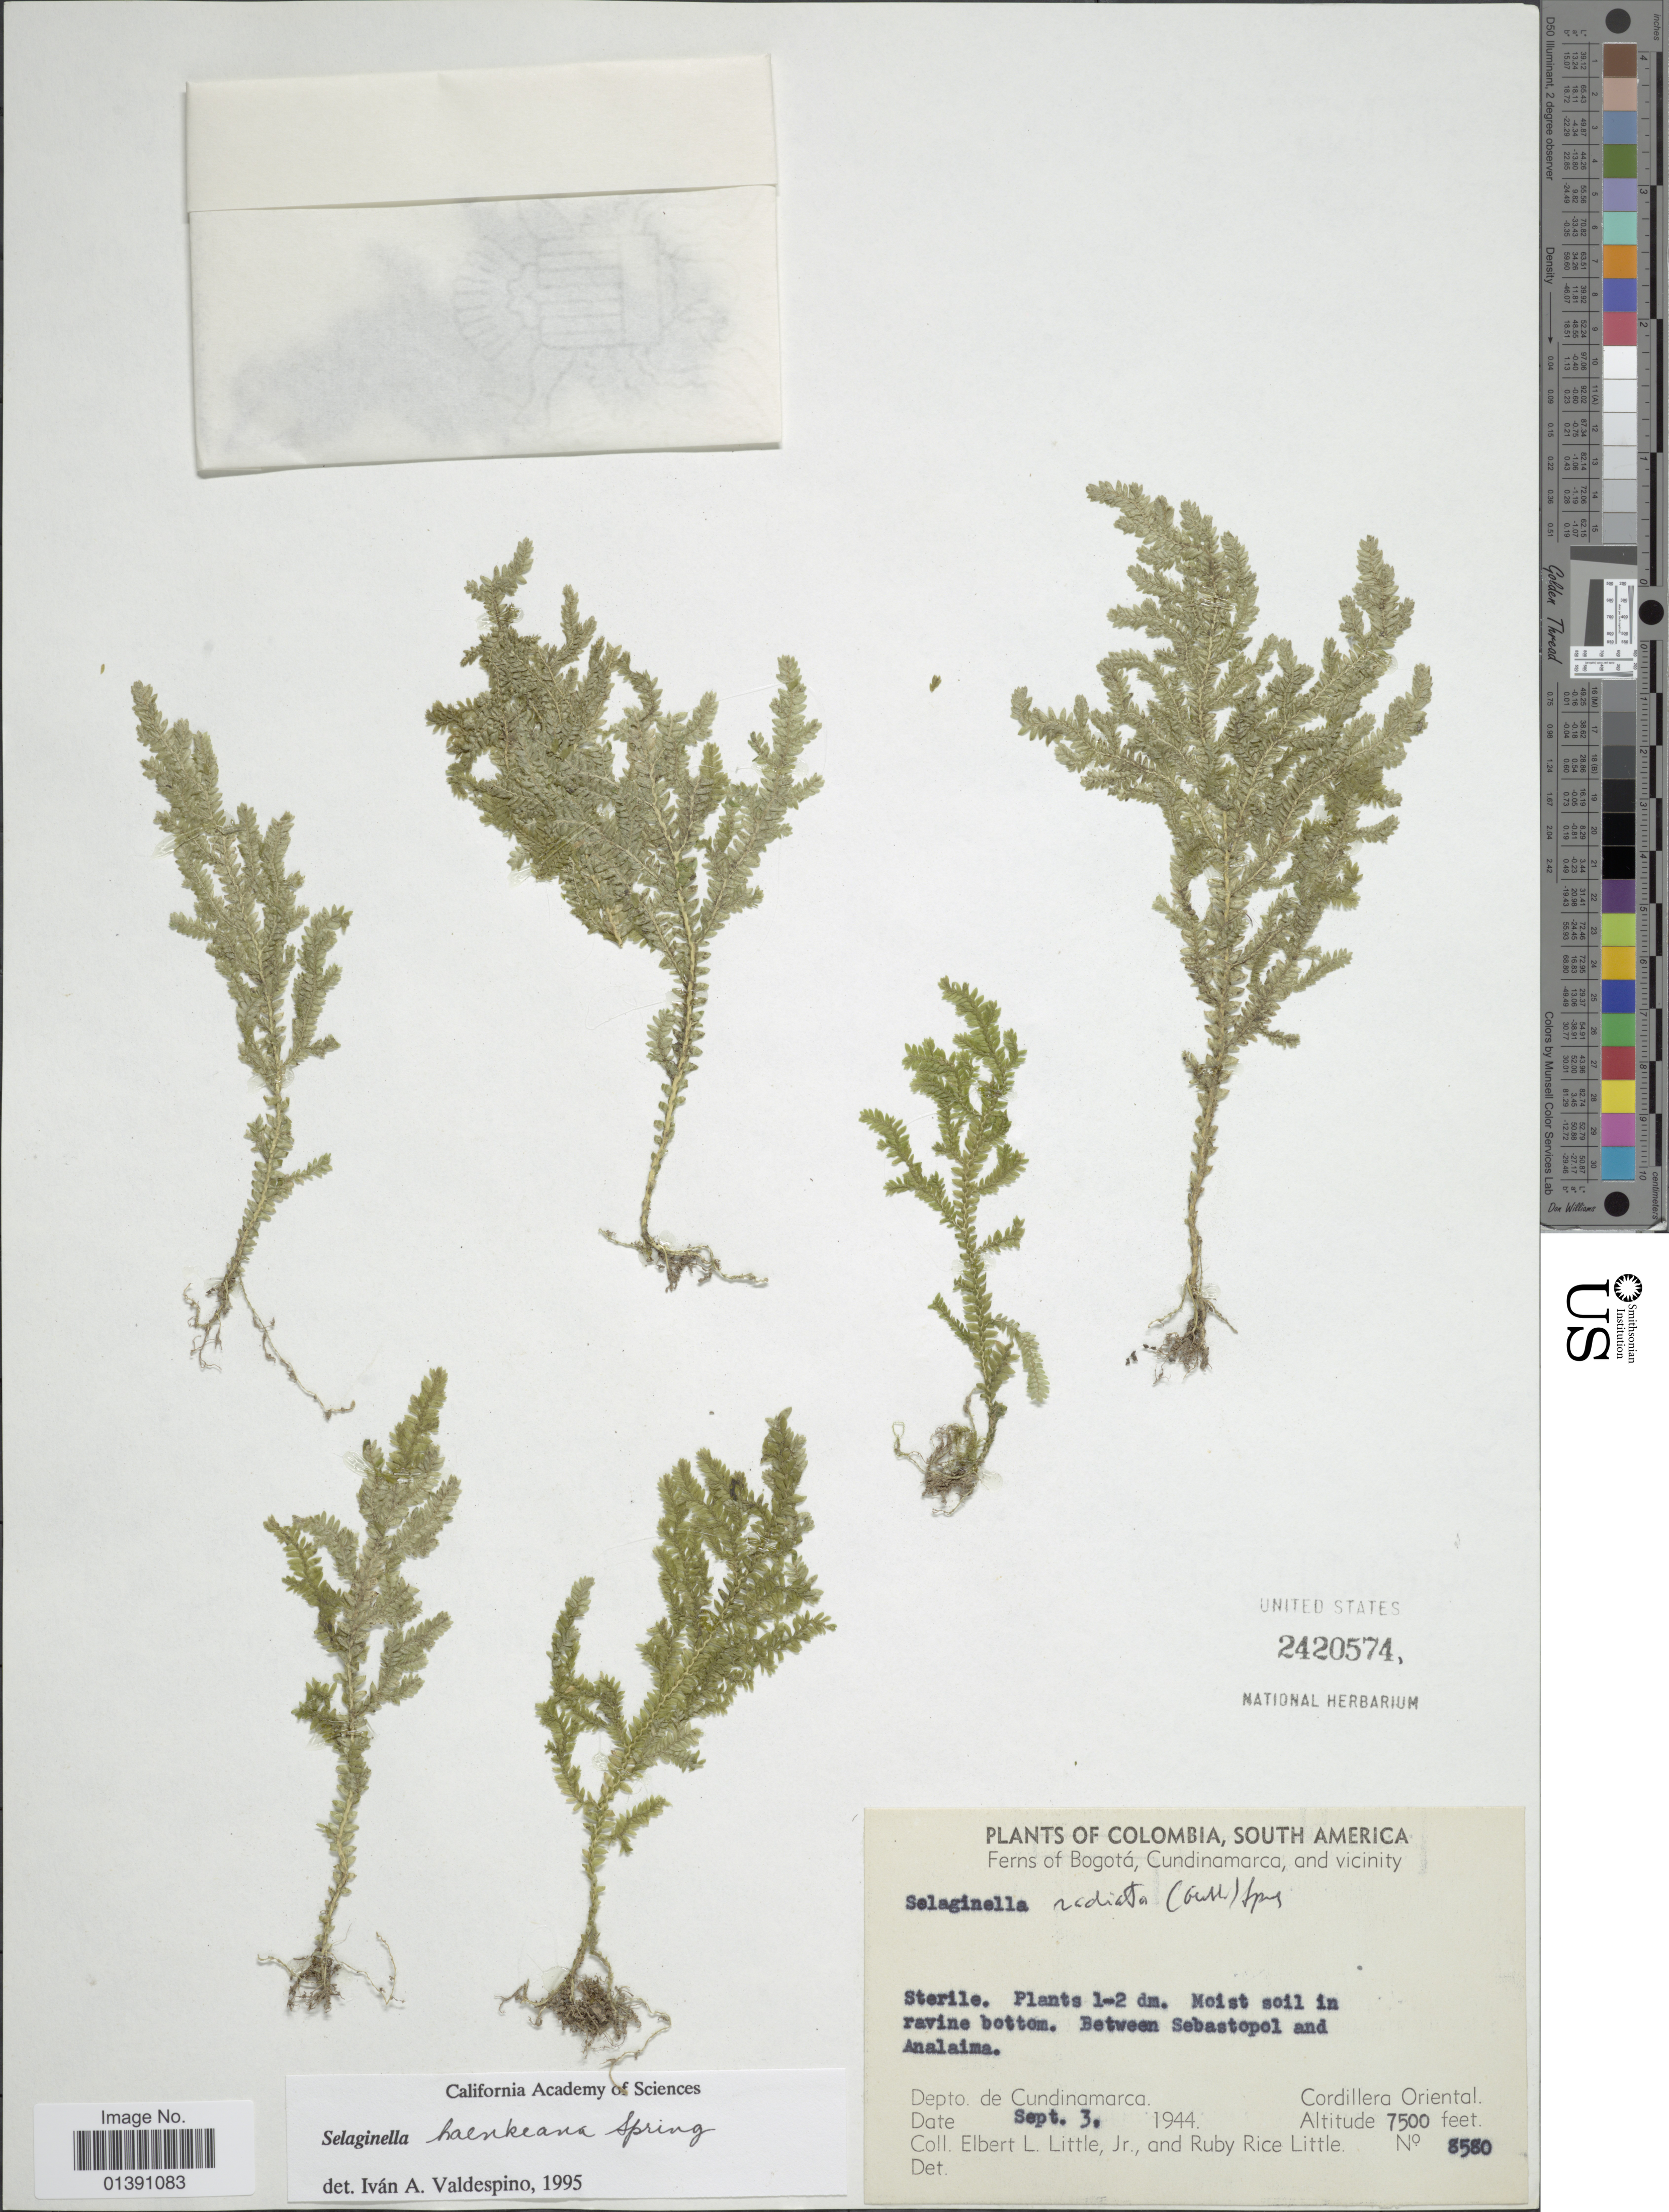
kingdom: Plantae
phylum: Tracheophyta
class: Lycopodiopsida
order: Selaginellales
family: Selaginellaceae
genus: Selaginella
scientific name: Selaginella haenkeana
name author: Spring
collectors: E. L. Little & R. R. Little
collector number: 8580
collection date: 1944-09-03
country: Colombia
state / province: Cundinamarca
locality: Between Sebastopol and Analaima. Cordillera Oriental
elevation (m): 2286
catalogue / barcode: US 2420574